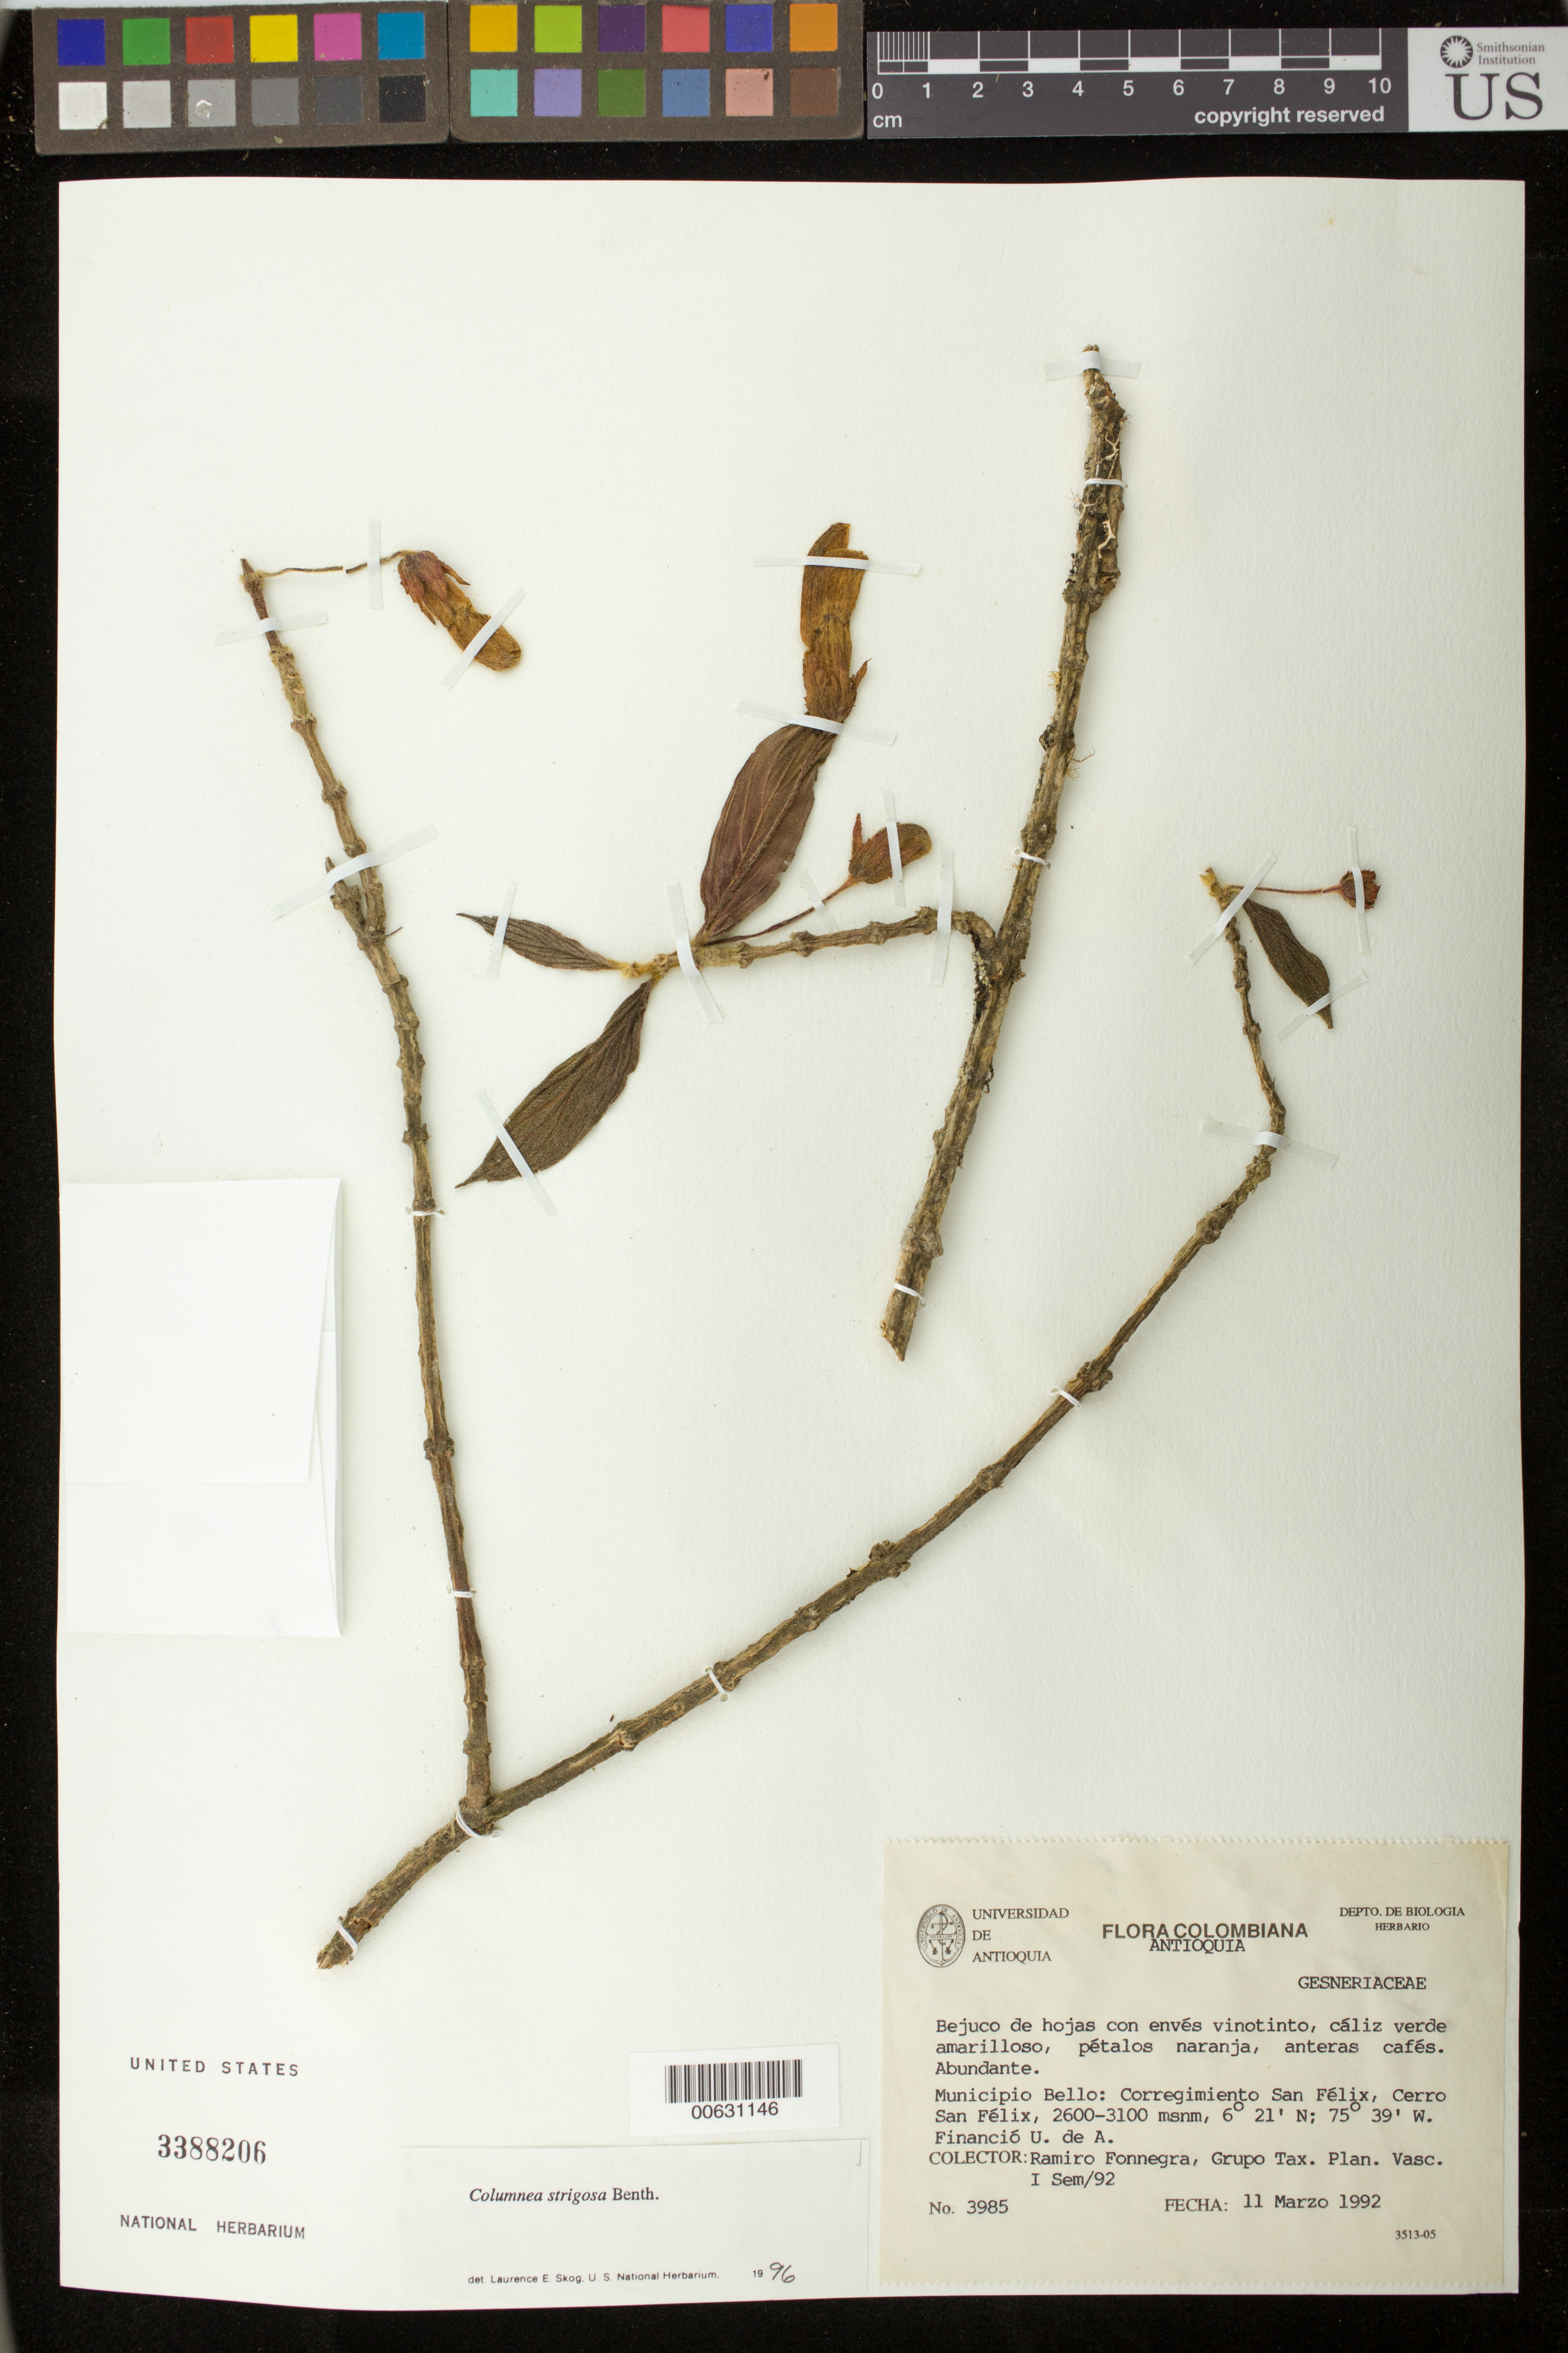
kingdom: Plantae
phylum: Tracheophyta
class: Magnoliopsida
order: Lamiales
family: Gesneriaceae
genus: Columnea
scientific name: Columnea strigosa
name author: Benth.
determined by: Skog, Laurence E.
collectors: R. Fonnegra G. & Grupo Tax. Pl. Vasc. I Sem/92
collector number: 3985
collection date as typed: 11 Mar 1992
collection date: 1992-03-11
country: Colombia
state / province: Antioquia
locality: Mpio. Bello: Correg. San Félix, Cerro San Félix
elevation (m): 2600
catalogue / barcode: US 3388206